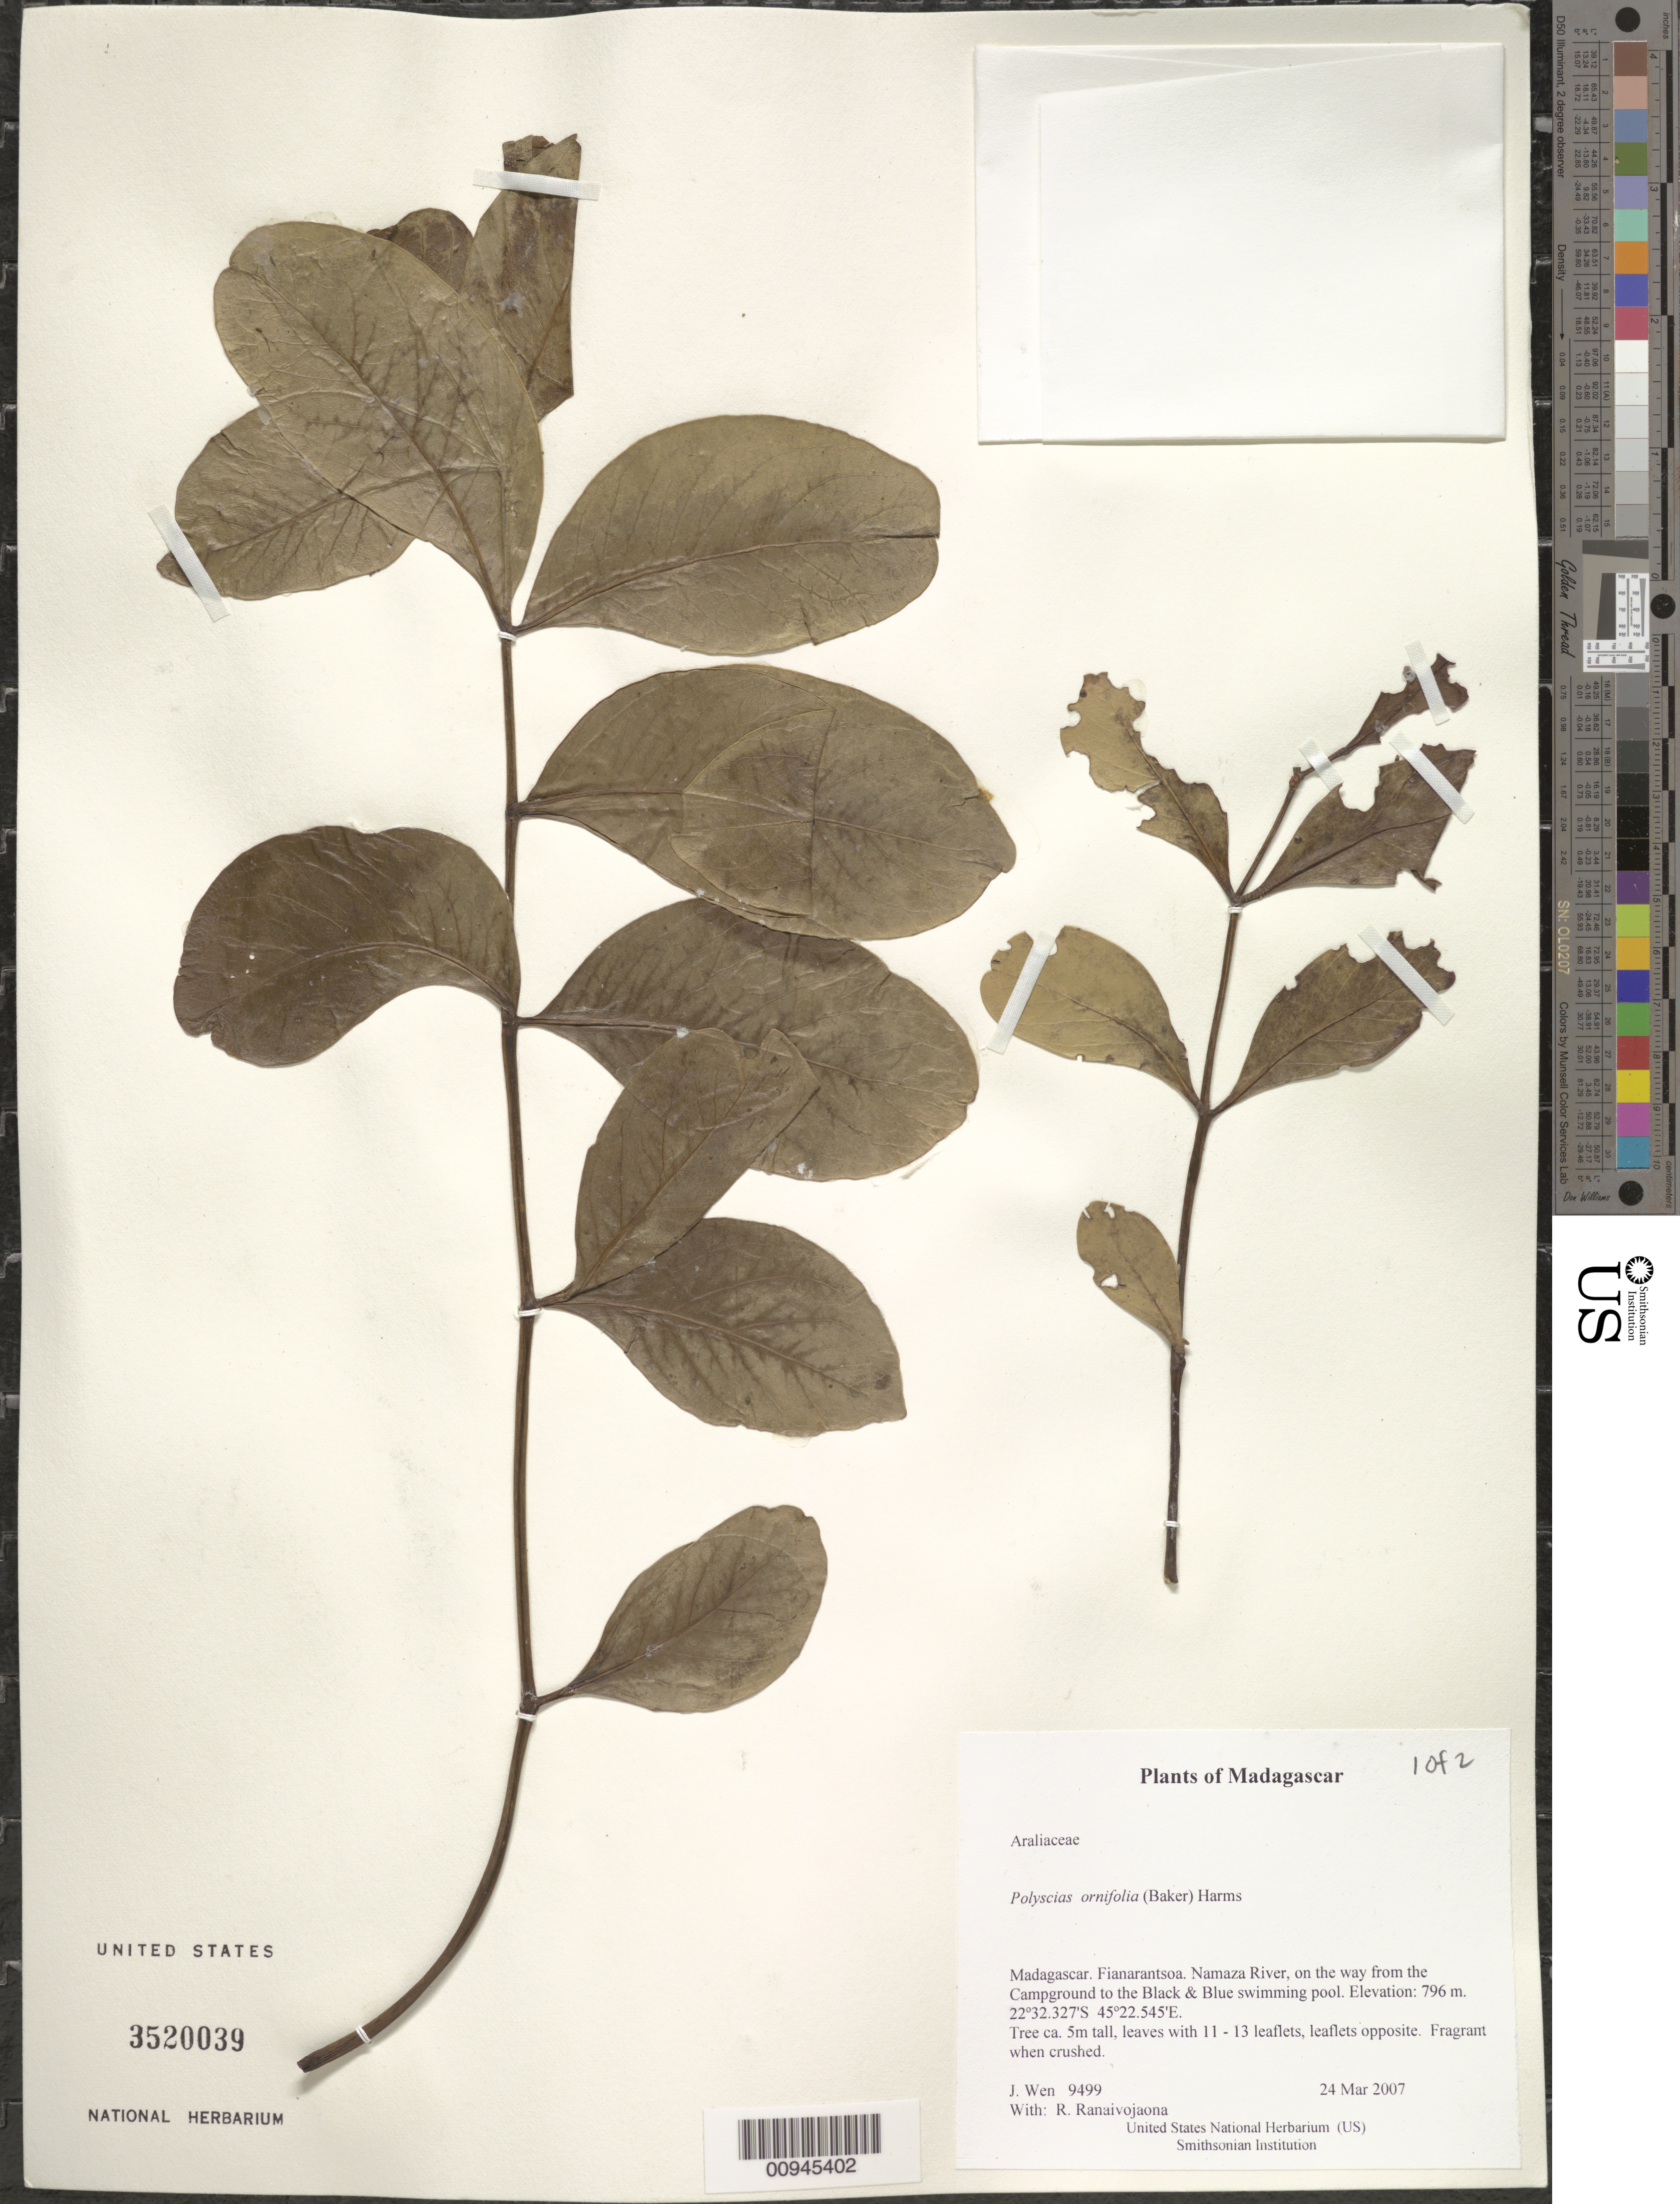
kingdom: Plantae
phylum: Tracheophyta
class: Magnoliopsida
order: Apiales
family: Araliaceae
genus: Polyscias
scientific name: Polyscias ornifolia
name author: (Baker) Harms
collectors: J. Wen & R. Ranaivojaona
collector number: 9499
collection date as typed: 24 Mar 2007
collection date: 2007-03-24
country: Madagascar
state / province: Ihorombe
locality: Namaza River, on the way from the Campground to the Black & Blue swimming pool.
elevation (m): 796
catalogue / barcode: US 3520039